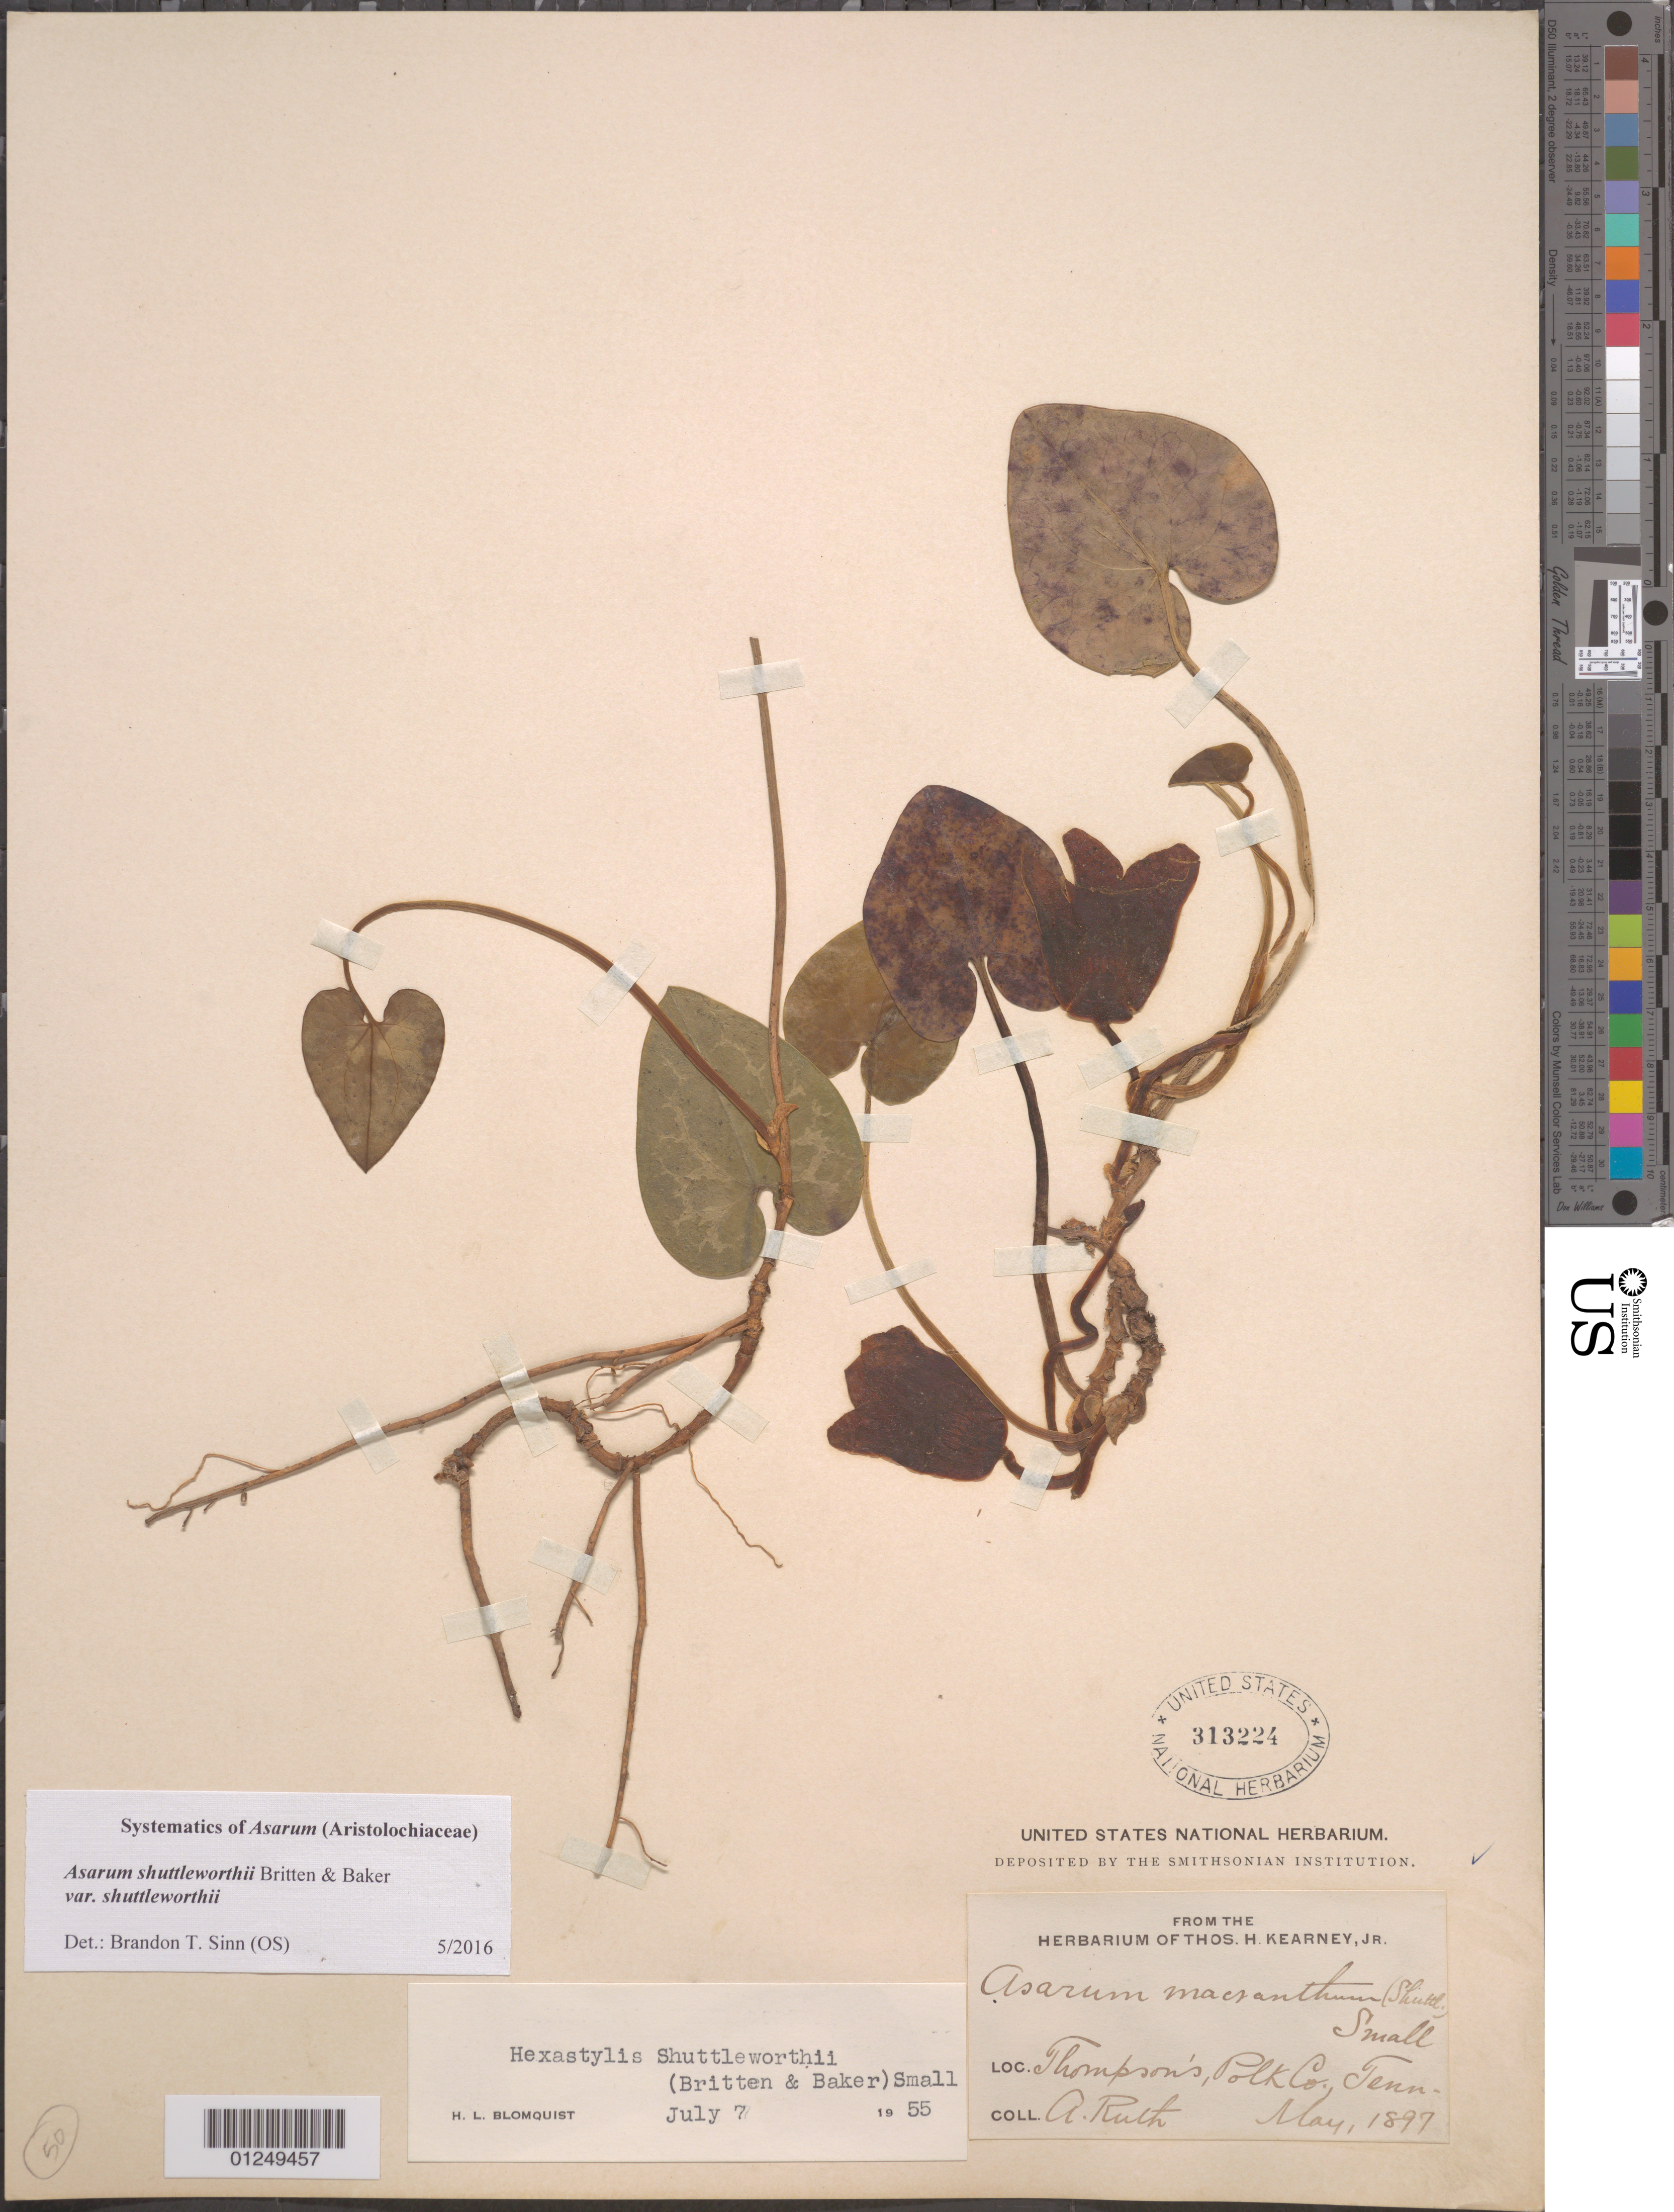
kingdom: Plantae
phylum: Tracheophyta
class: Magnoliopsida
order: Piperales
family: Aristolochiaceae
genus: Hexastylis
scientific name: Hexastylis shuttleworthii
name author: (Britton & Baker f.) Small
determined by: Blomquist, H. L.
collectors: A. Ruth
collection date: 1897-05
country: United States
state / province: Tennessee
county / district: Polk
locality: Thompson's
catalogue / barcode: US 313224